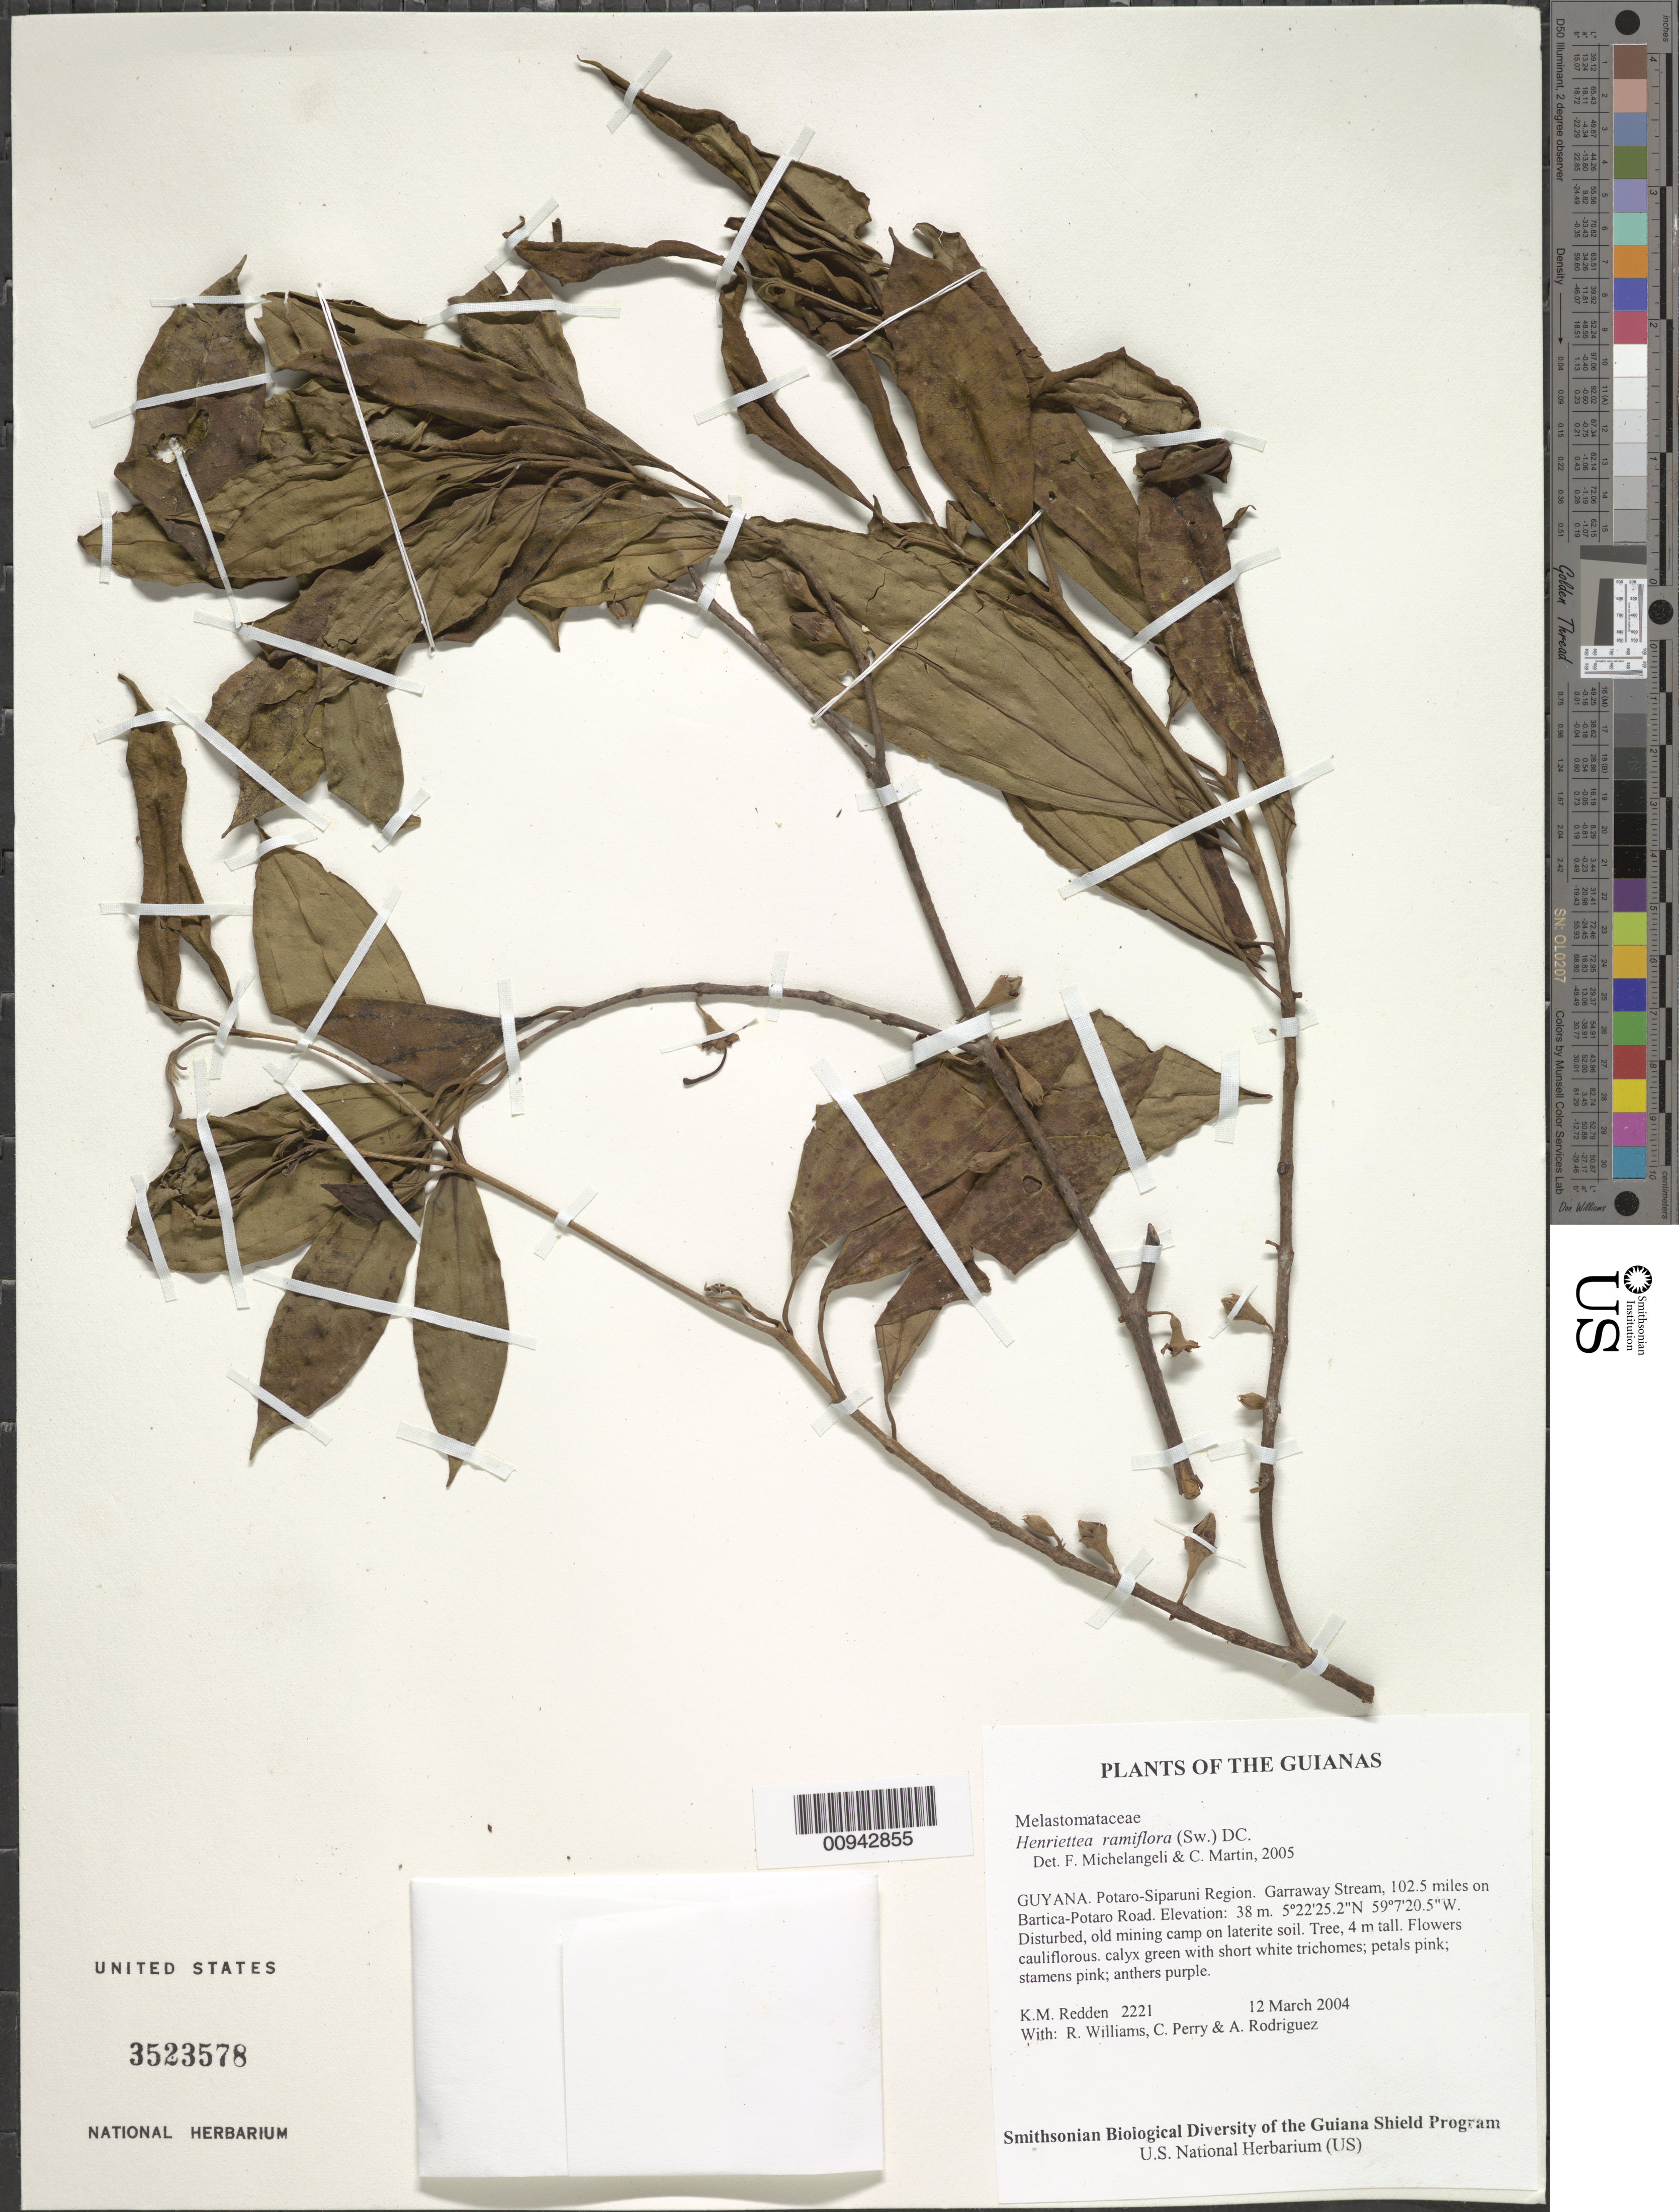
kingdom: Plantae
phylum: Tracheophyta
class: Magnoliopsida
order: Myrtales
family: Melastomataceae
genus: Henriettea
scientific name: Henriettea ramiflora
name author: (Sw.) DC.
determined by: Michelangeli, F. A.; Martin, C.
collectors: K. M. Redden, R. Williams, C. Perry & A. Rodriguez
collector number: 2221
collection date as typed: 12 March 2004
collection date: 2004-03-12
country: Guyana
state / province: Potaro-Siparuni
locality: Garraway Stream, 102.5 miles on Bartica-Potaro Road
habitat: Disturbed, old mining camp on laterite soil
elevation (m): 38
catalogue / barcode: US 3523578